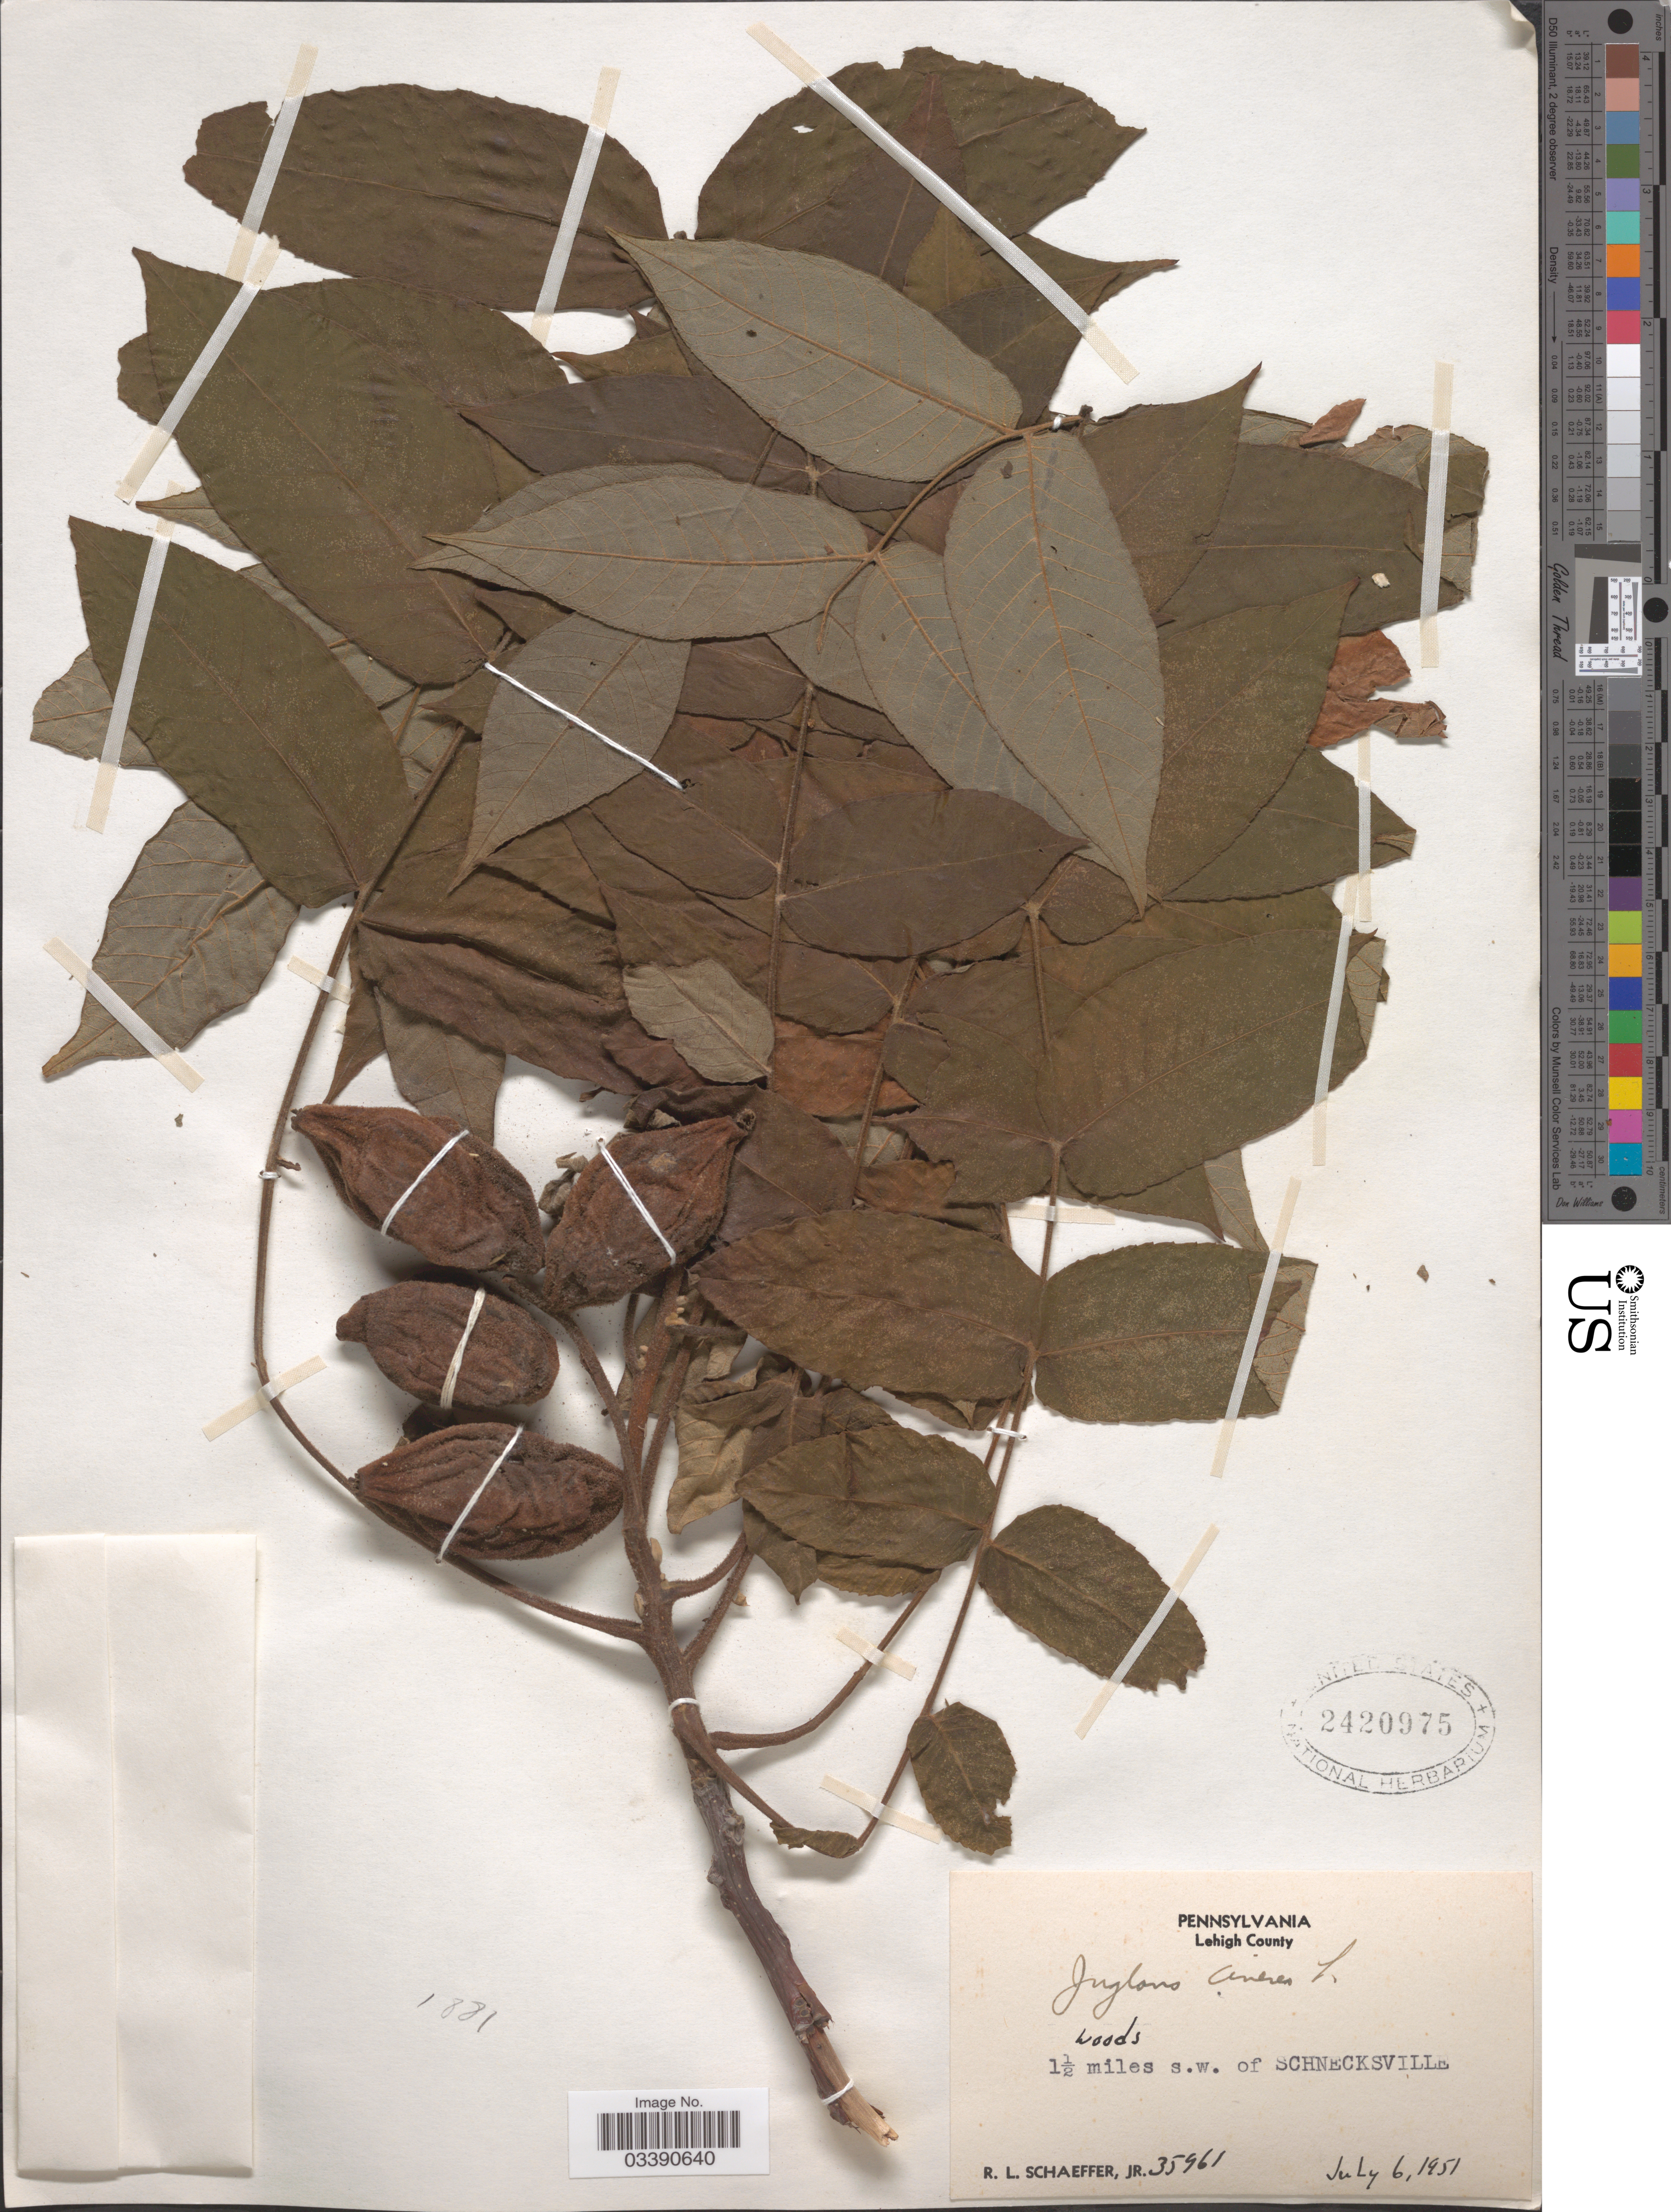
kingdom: Plantae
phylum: Tracheophyta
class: Magnoliopsida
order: Fagales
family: Juglandaceae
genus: Juglans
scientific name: Juglans cinerea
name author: L.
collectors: R. L. Schaeffer Jr.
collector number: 35961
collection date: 1951-07-06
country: United States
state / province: Pennsylvania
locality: Lehigh County. 1½ miles s.w. of Schnecksville.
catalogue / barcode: US 2420975